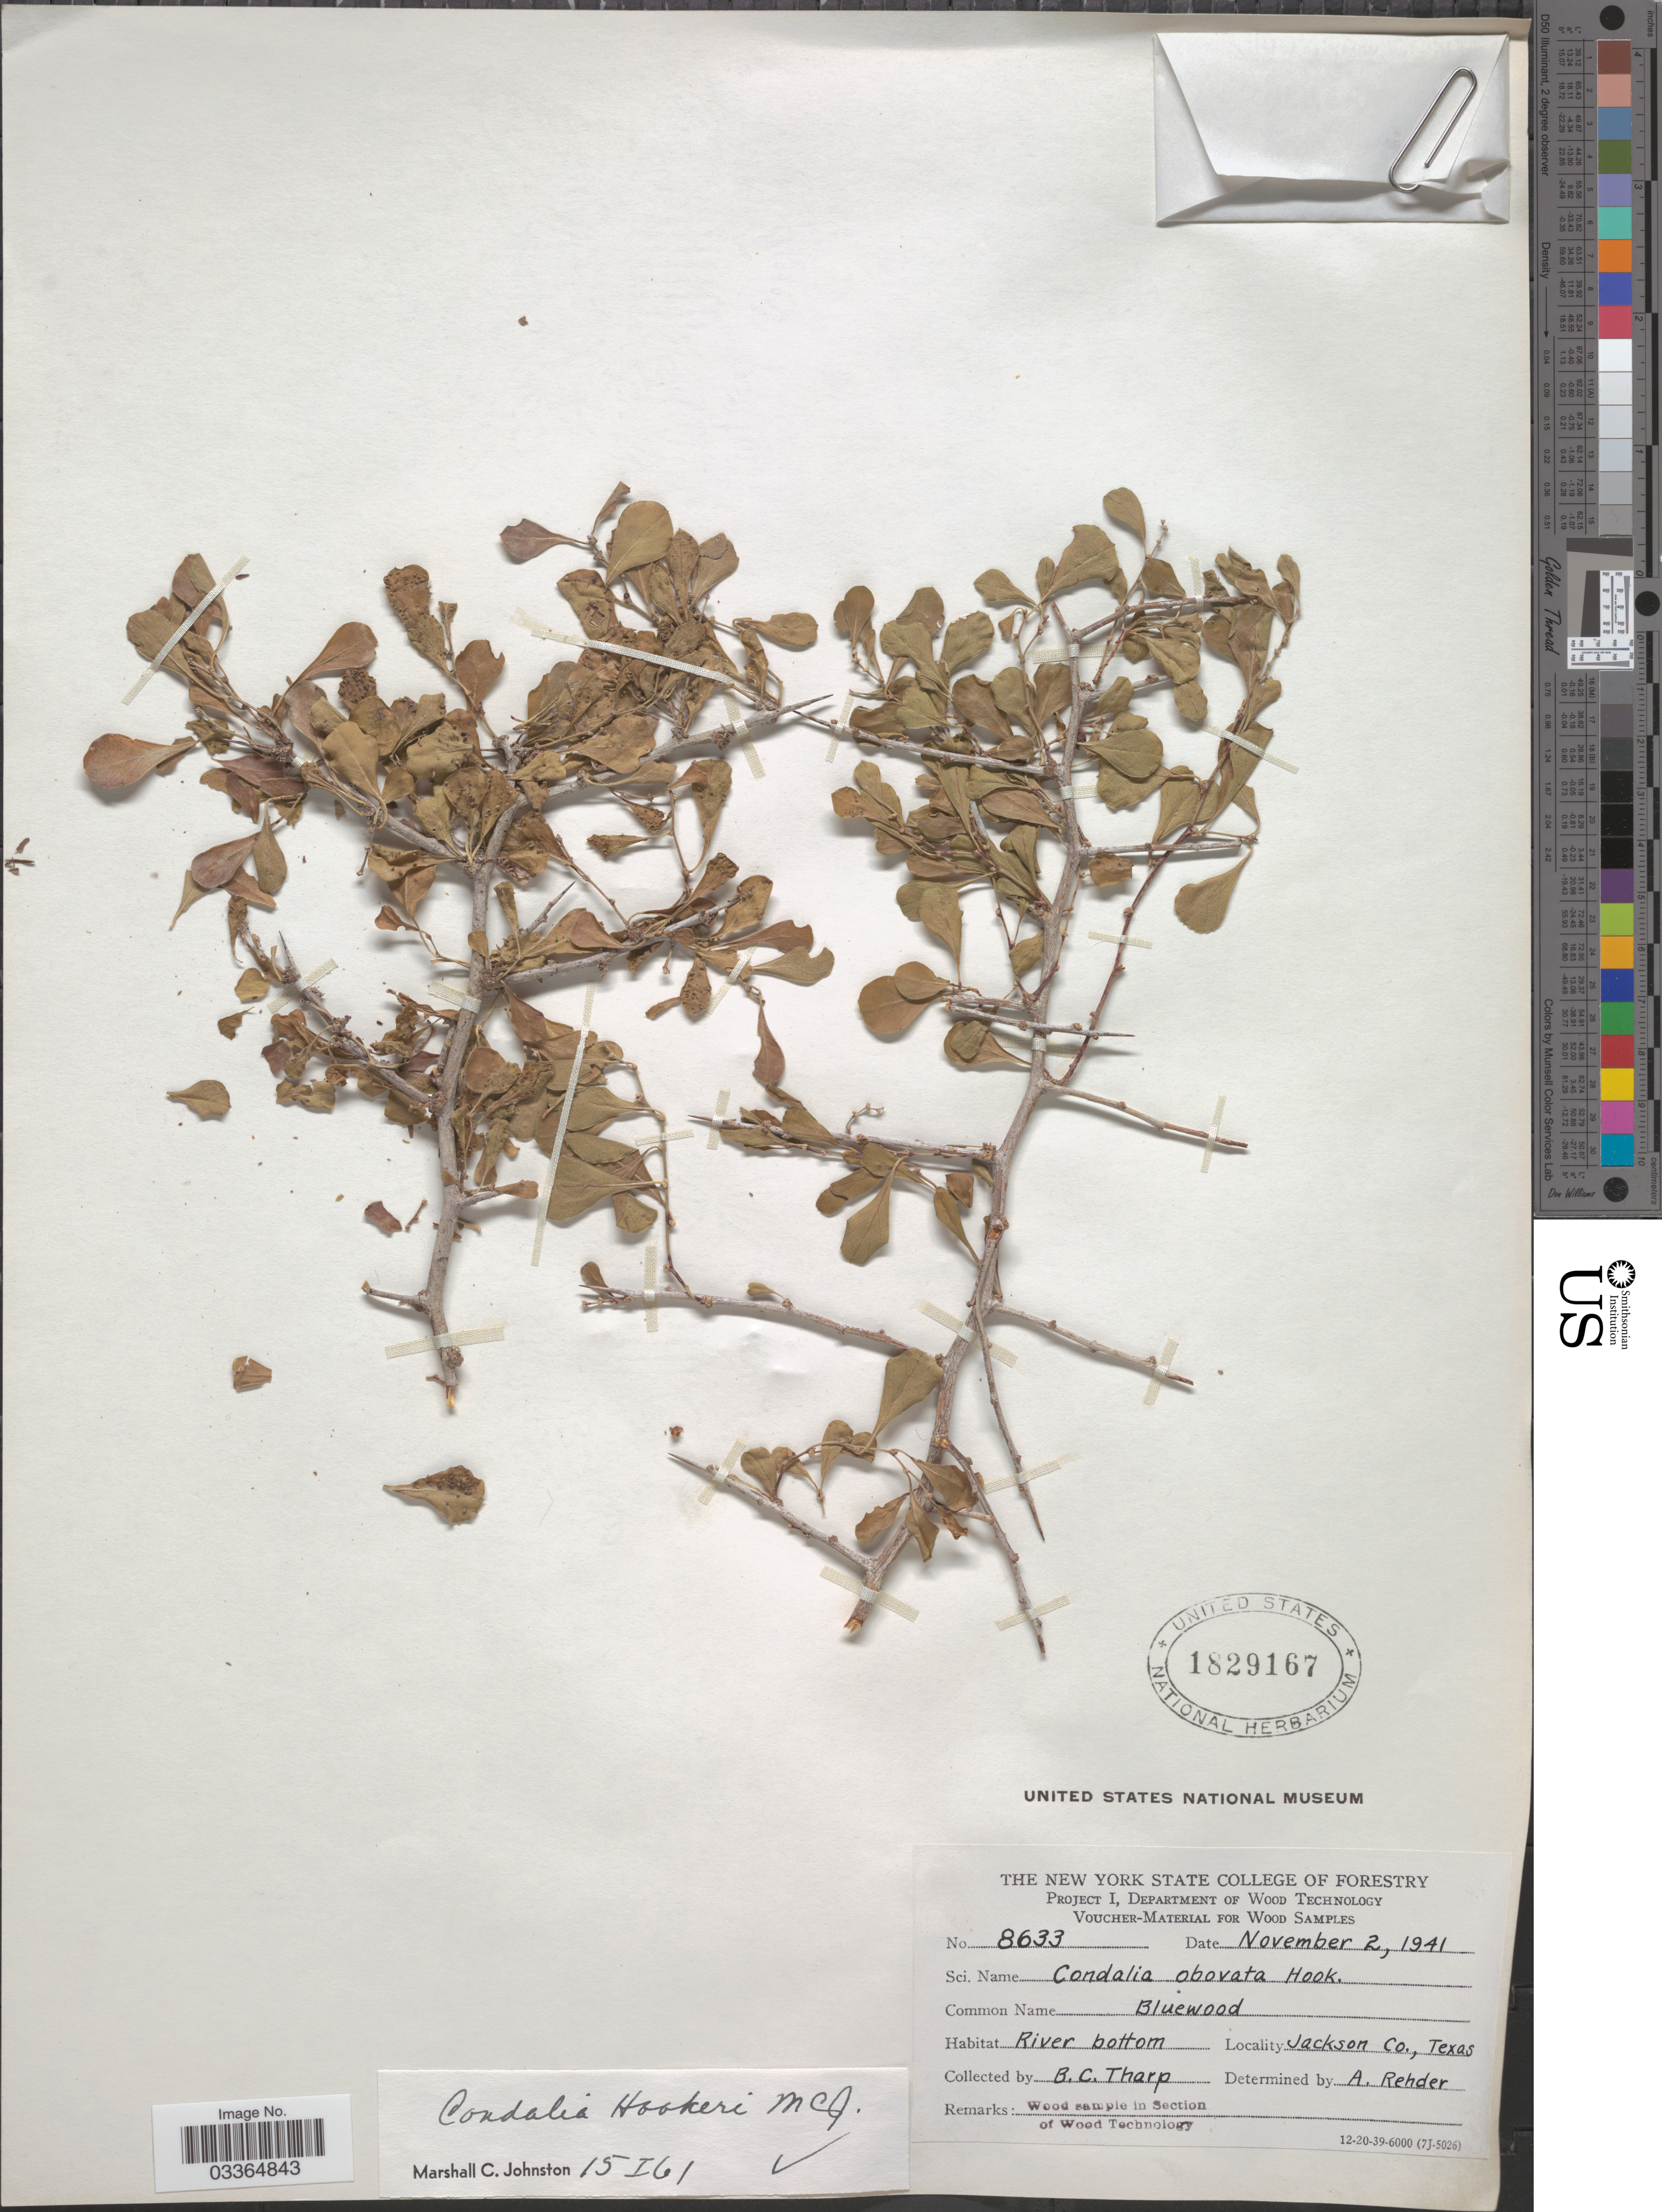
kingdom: Plantae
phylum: Tracheophyta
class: Magnoliopsida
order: Rosales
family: Rhamnaceae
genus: Condalia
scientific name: Condalia hookeri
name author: M.C. Johnst.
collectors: B. C. Tharp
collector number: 8633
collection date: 1941-11-02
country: United States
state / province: Texas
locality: Jackson Co.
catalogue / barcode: US 1829167